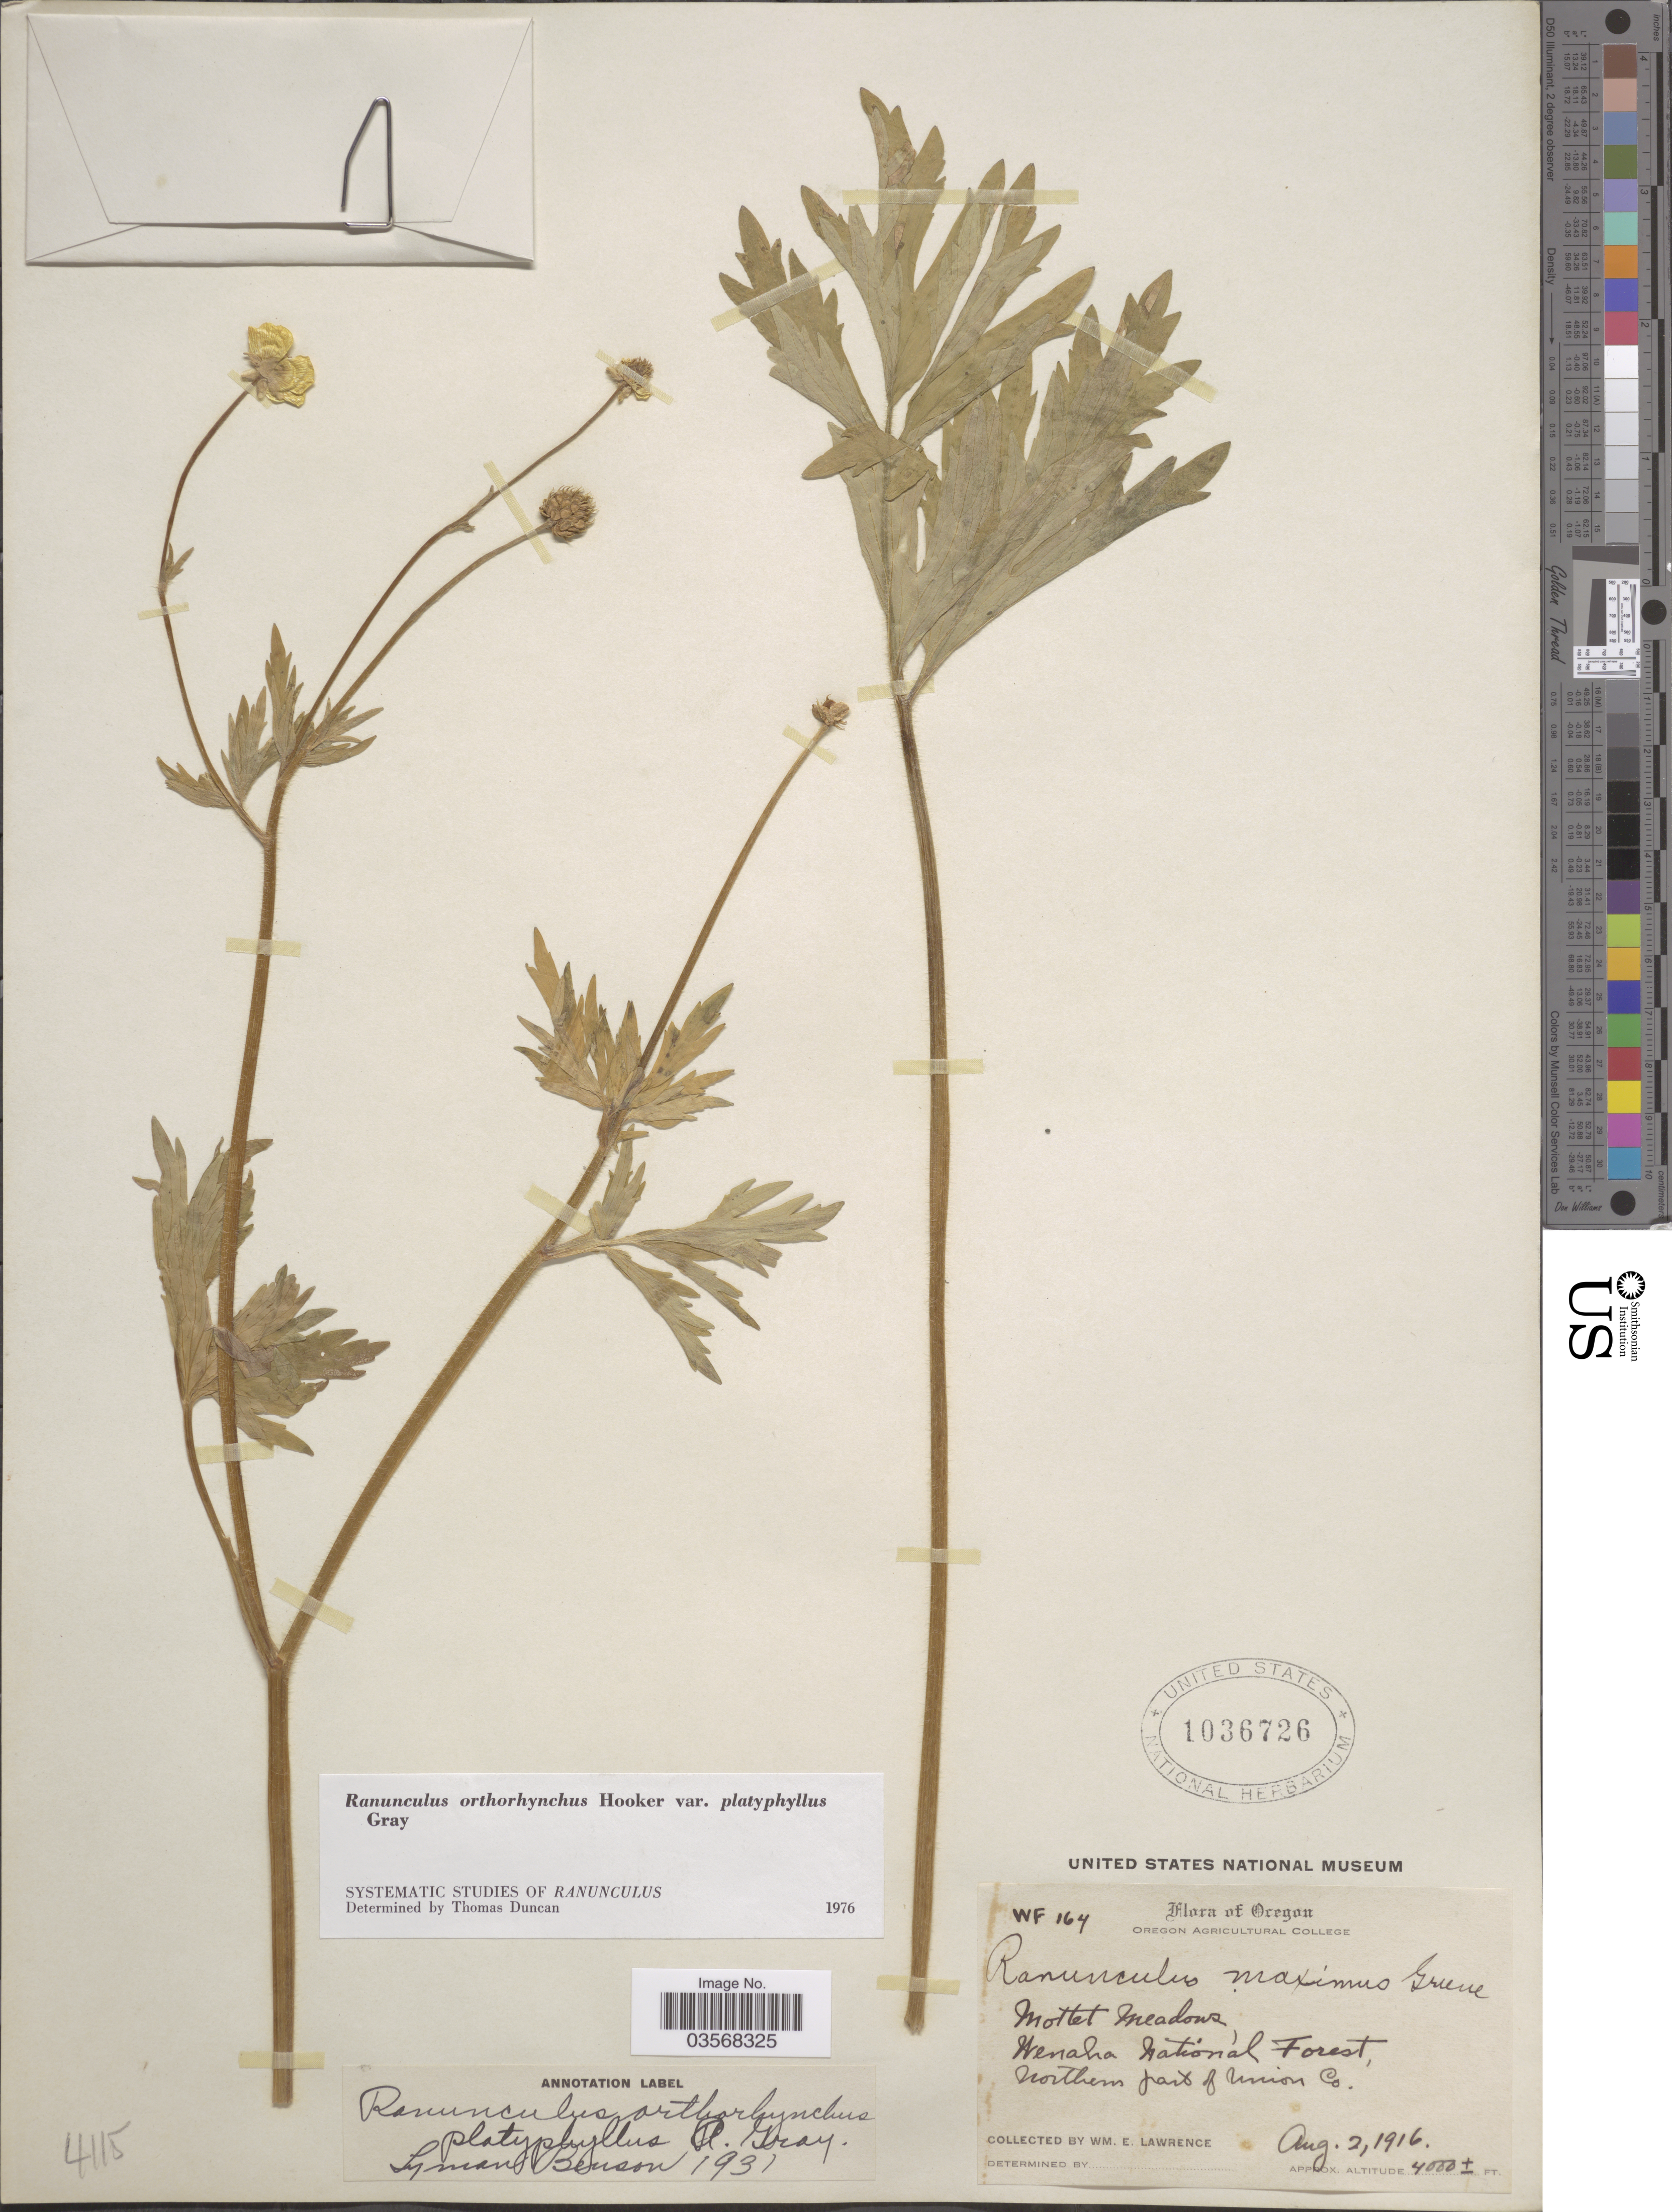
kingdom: Plantae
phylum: Tracheophyta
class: Magnoliopsida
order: Ranunculales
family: Ranunculaceae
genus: Ranunculus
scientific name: Ranunculus orthorhynchus var. platyphyllus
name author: A. Gray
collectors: W. Lawrence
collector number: WF164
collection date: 1916-08-02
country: United States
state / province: Oregon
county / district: Union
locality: Mottet Meadows. Wenaha National Forest, Northern part of Union Co.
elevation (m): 1219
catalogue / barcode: US 1036726